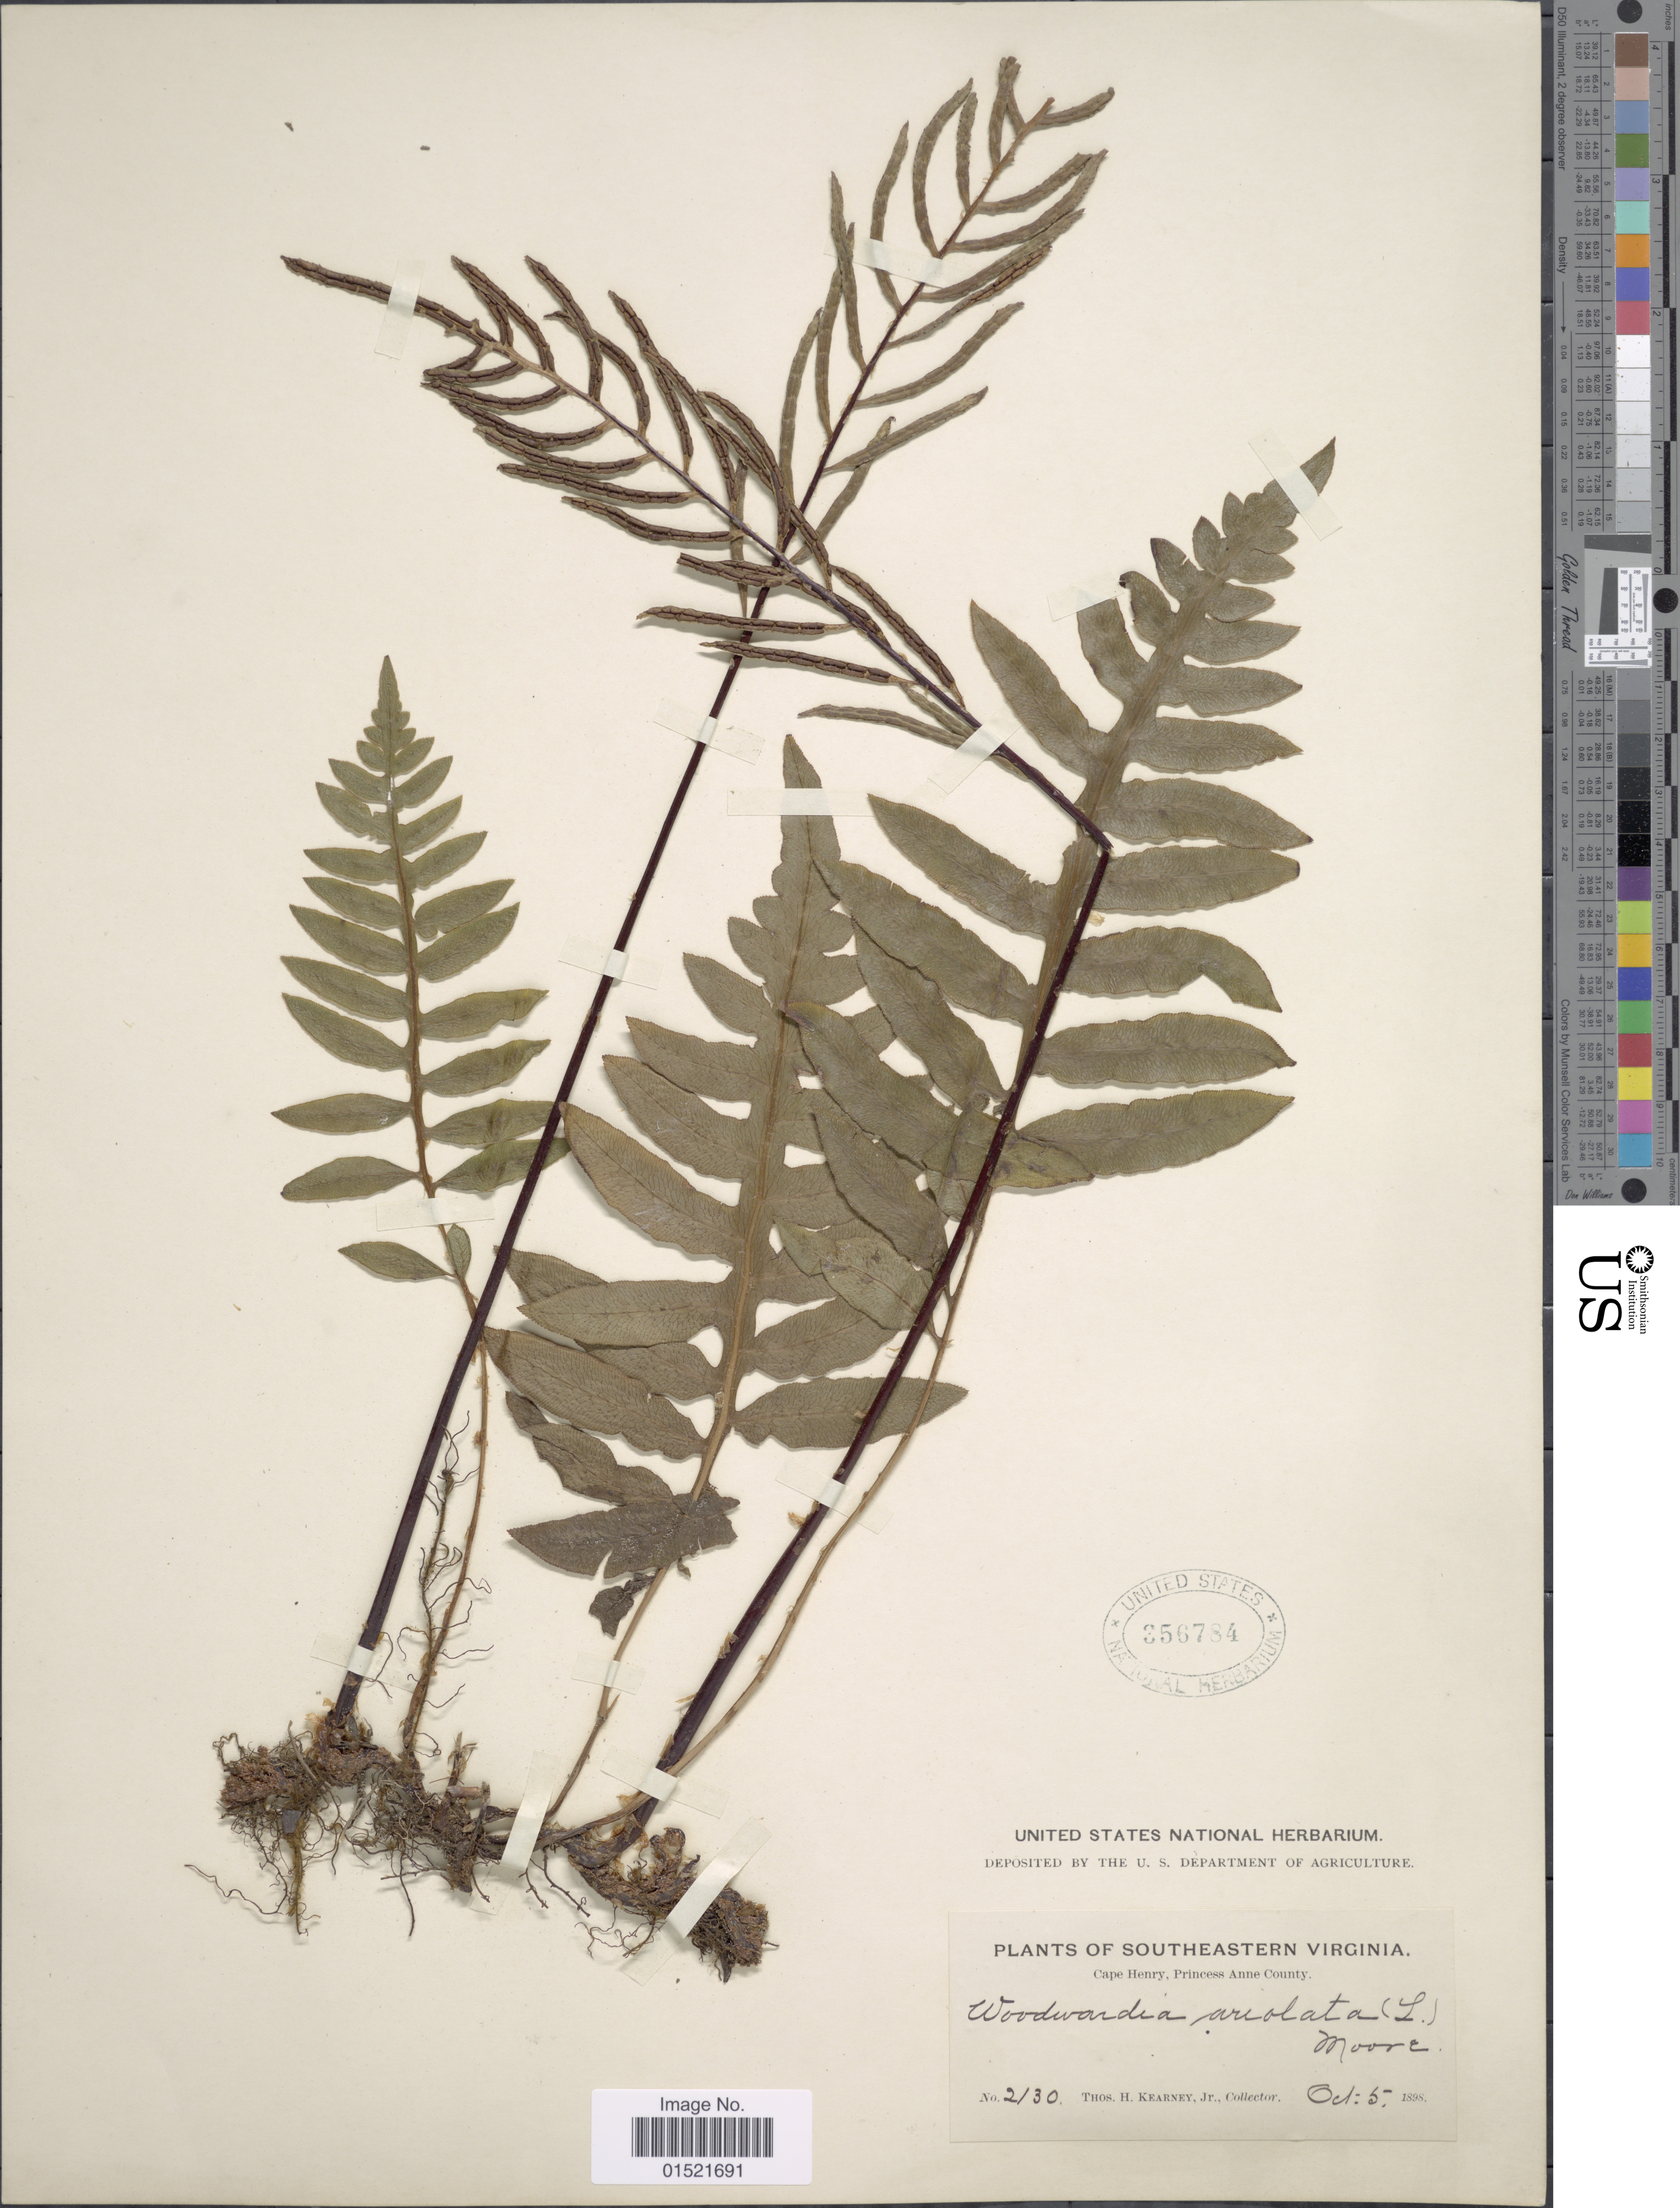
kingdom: Plantae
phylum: Tracheophyta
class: Polypodiopsida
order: Polypodiales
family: Blechnaceae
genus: Woodwardia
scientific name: Woodwardia areolata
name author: (L.) T. Moore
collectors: T. H. Kearney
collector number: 2130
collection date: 1898-10-05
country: United States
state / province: Virginia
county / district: City of Virginia Beach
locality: Southeastern Virginia, Cape Henry, Princess Anne County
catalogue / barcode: US 356784